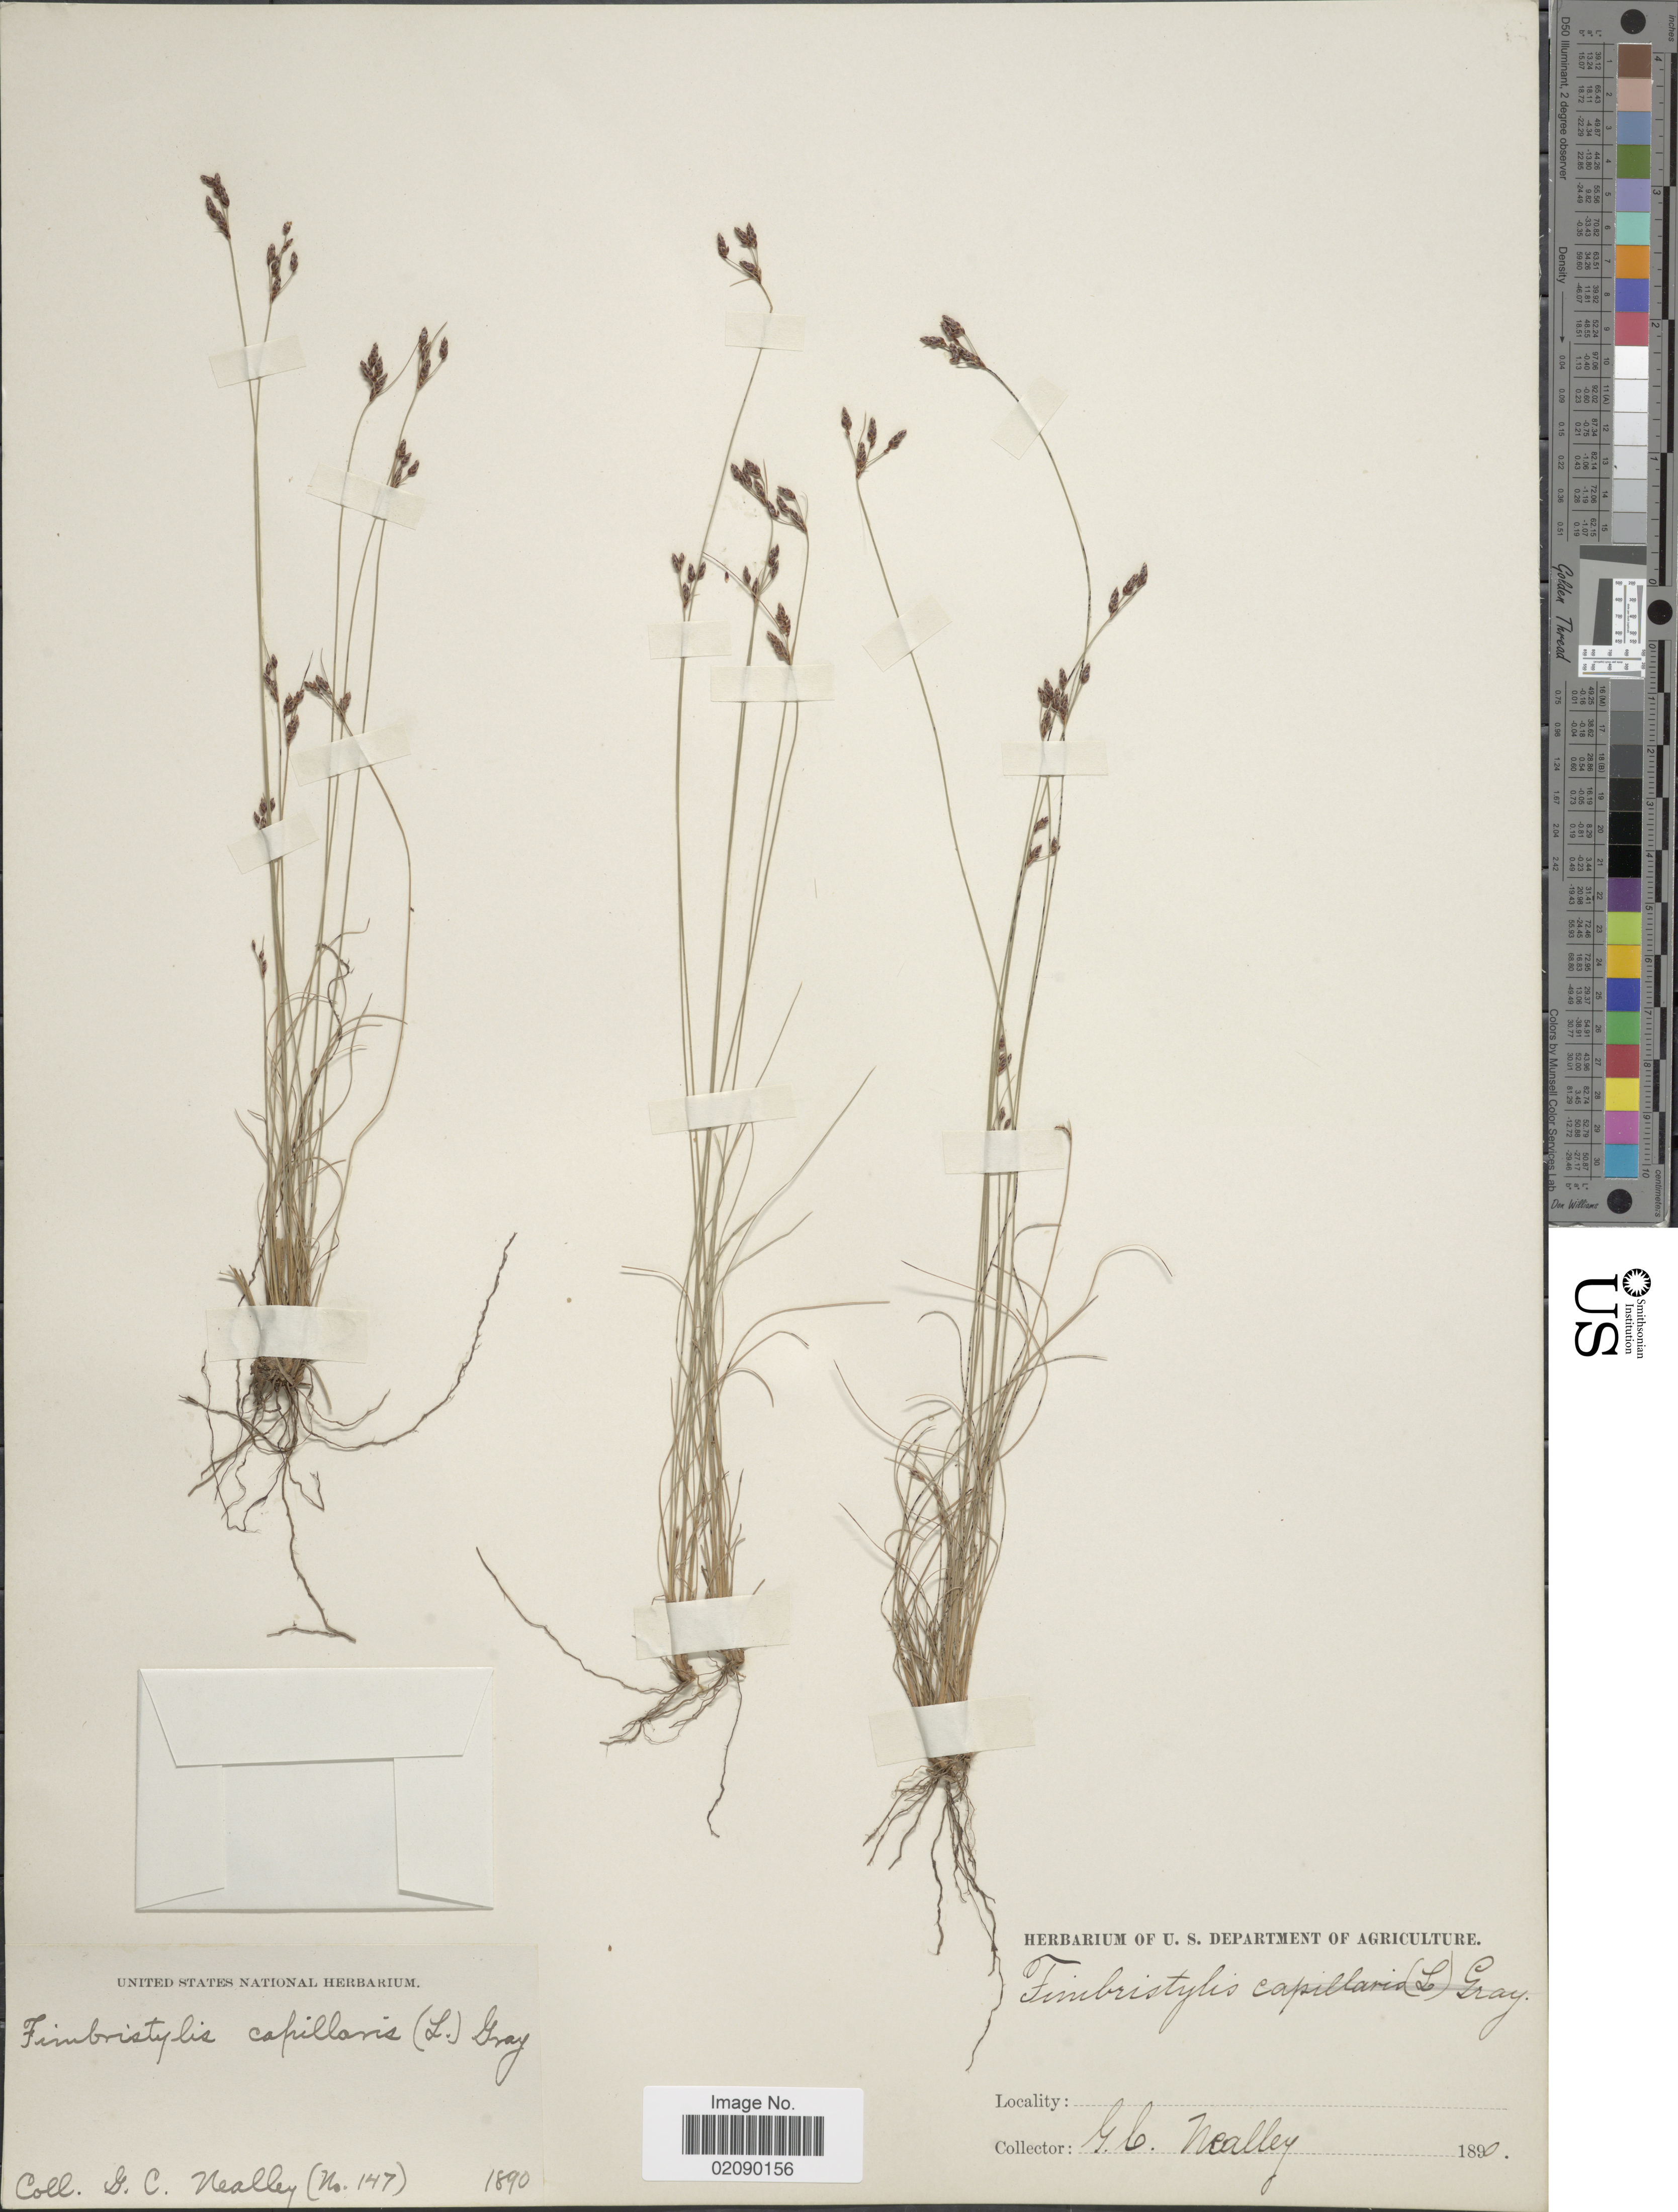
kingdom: Plantae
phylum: Tracheophyta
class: Liliopsida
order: Poales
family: Cyperaceae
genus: Bulbostylis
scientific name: Bulbostylis capillaris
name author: (L.) Kunth ex C.B. Clarke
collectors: G. C. Nealley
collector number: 147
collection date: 1890